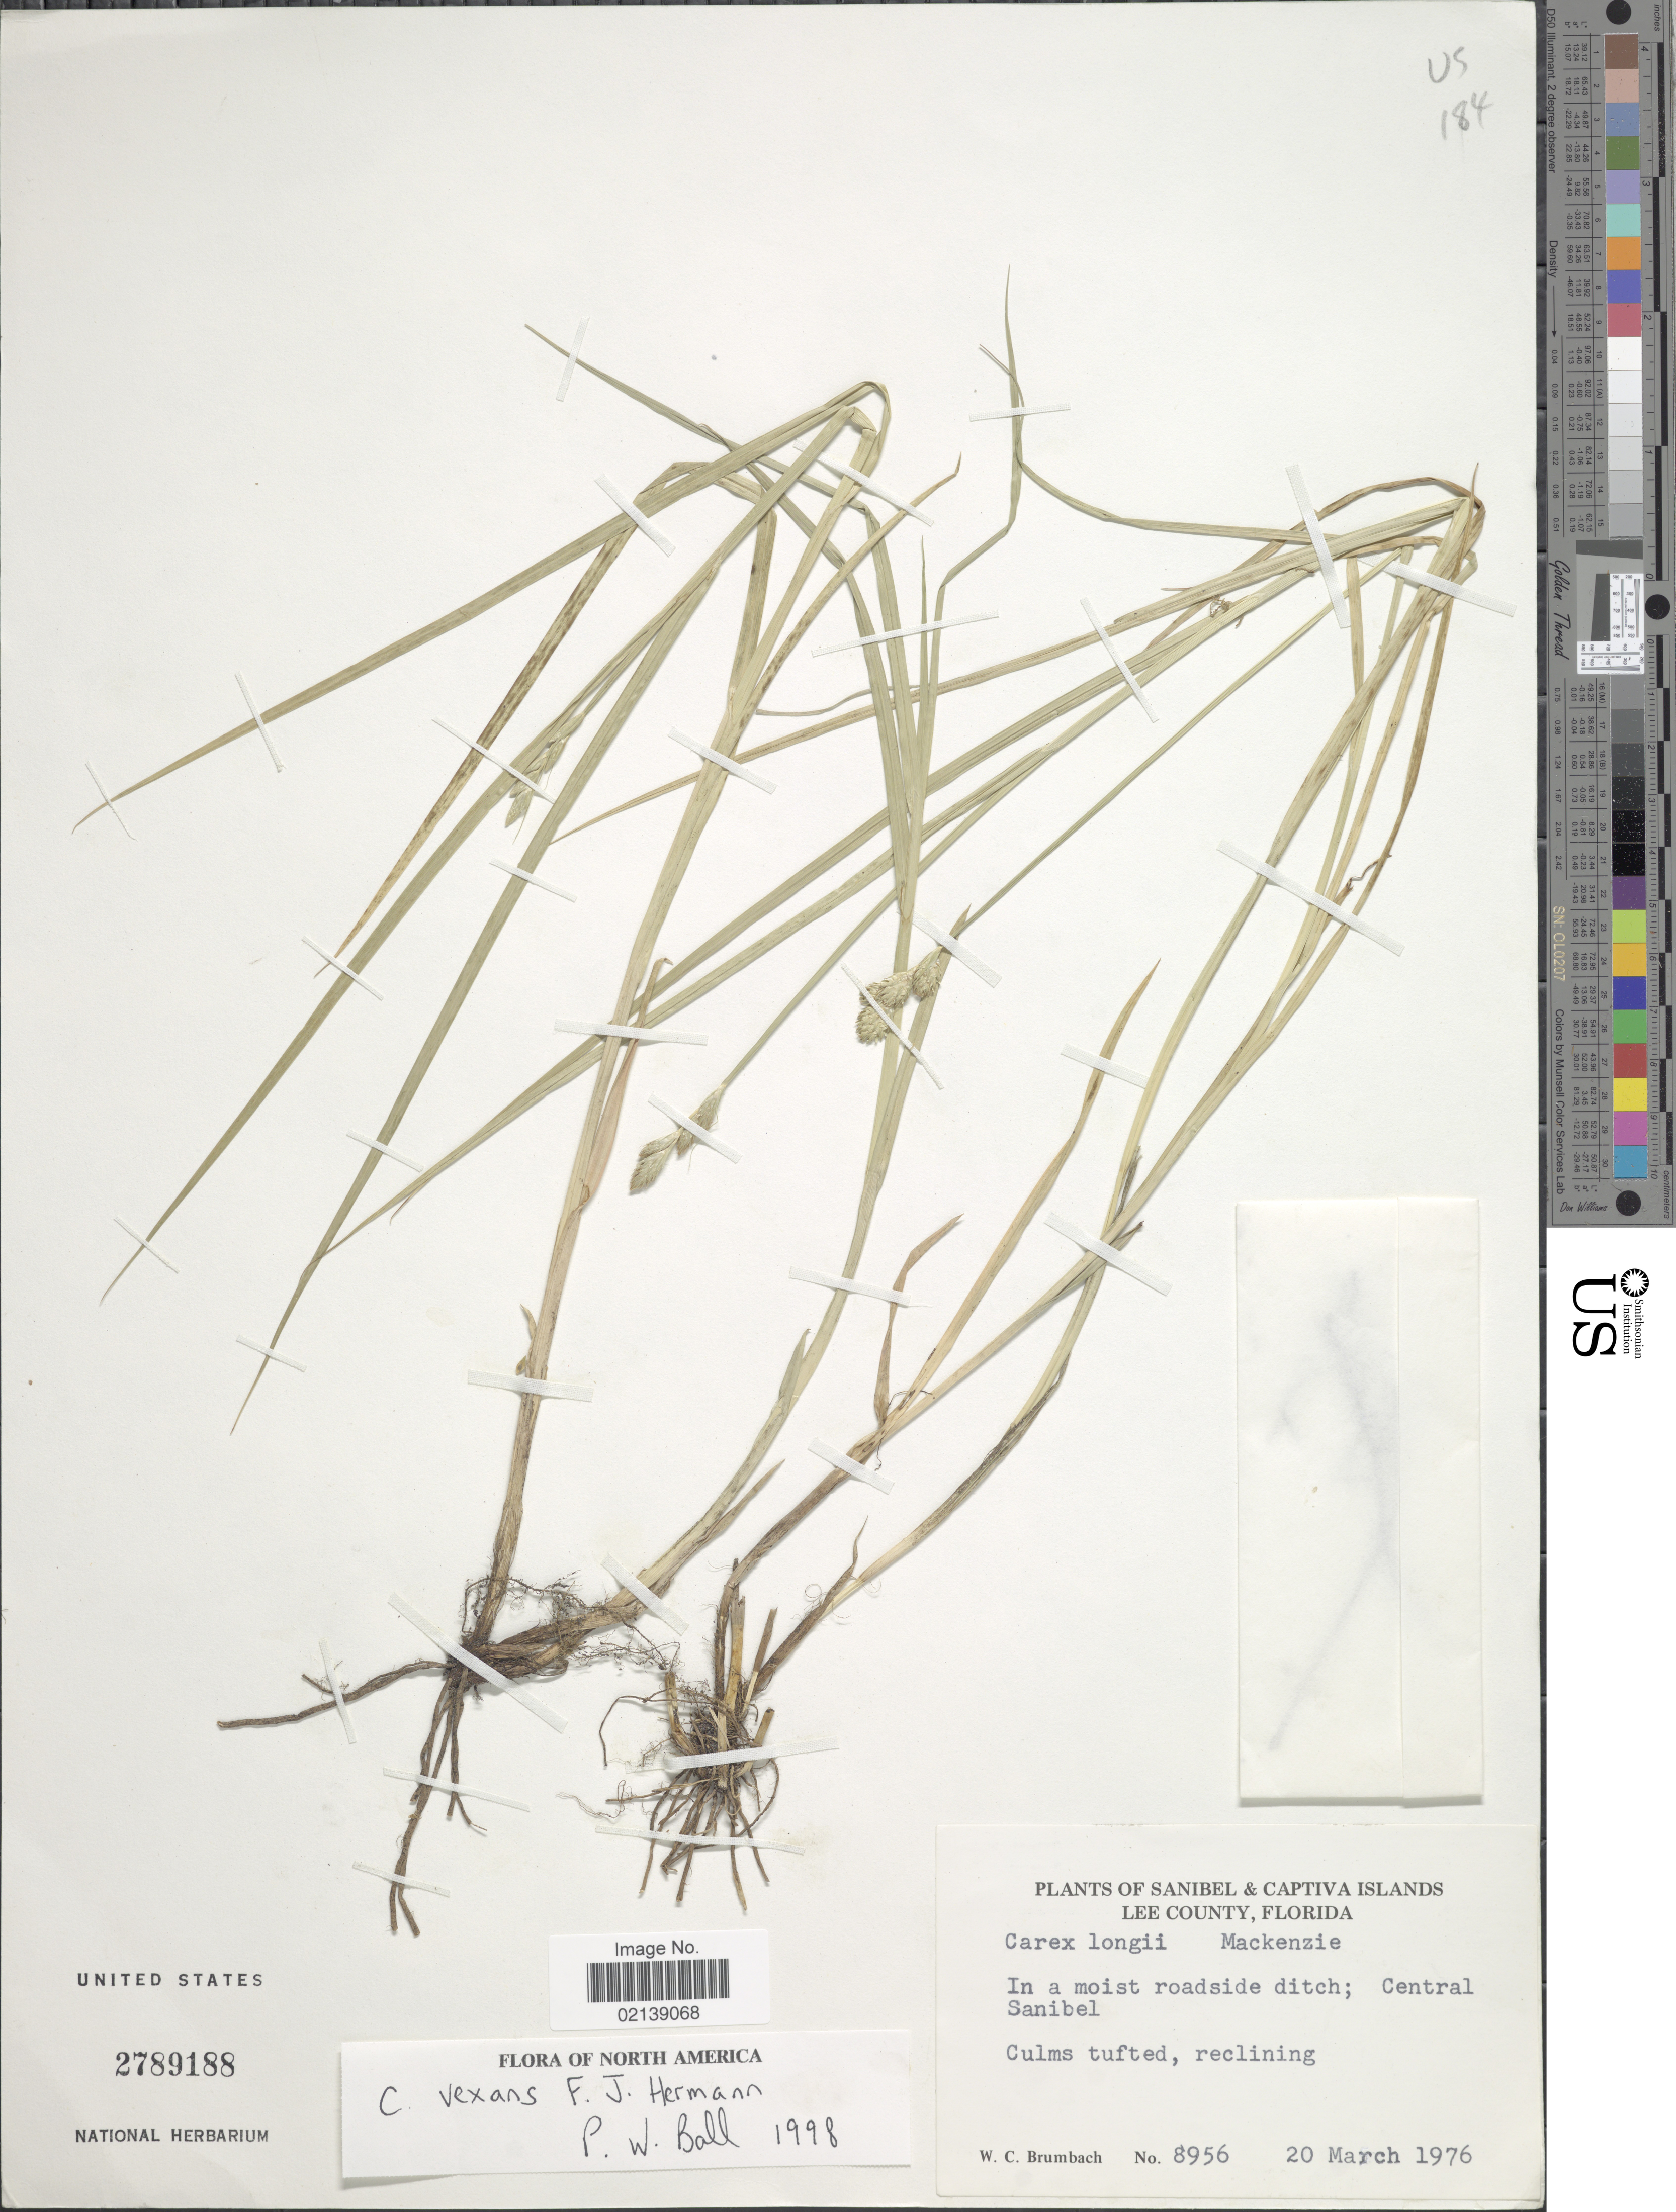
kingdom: Plantae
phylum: Tracheophyta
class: Liliopsida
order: Poales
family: Cyperaceae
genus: Carex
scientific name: Carex vexans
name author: F.J. Herm.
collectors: W. C. Brumbach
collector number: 8956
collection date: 1976-03-20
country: United States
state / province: Florida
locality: Sanibel & Captiva Islands, Lee County, In a moist roadside ditch; Central Sanibel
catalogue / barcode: US 2789188